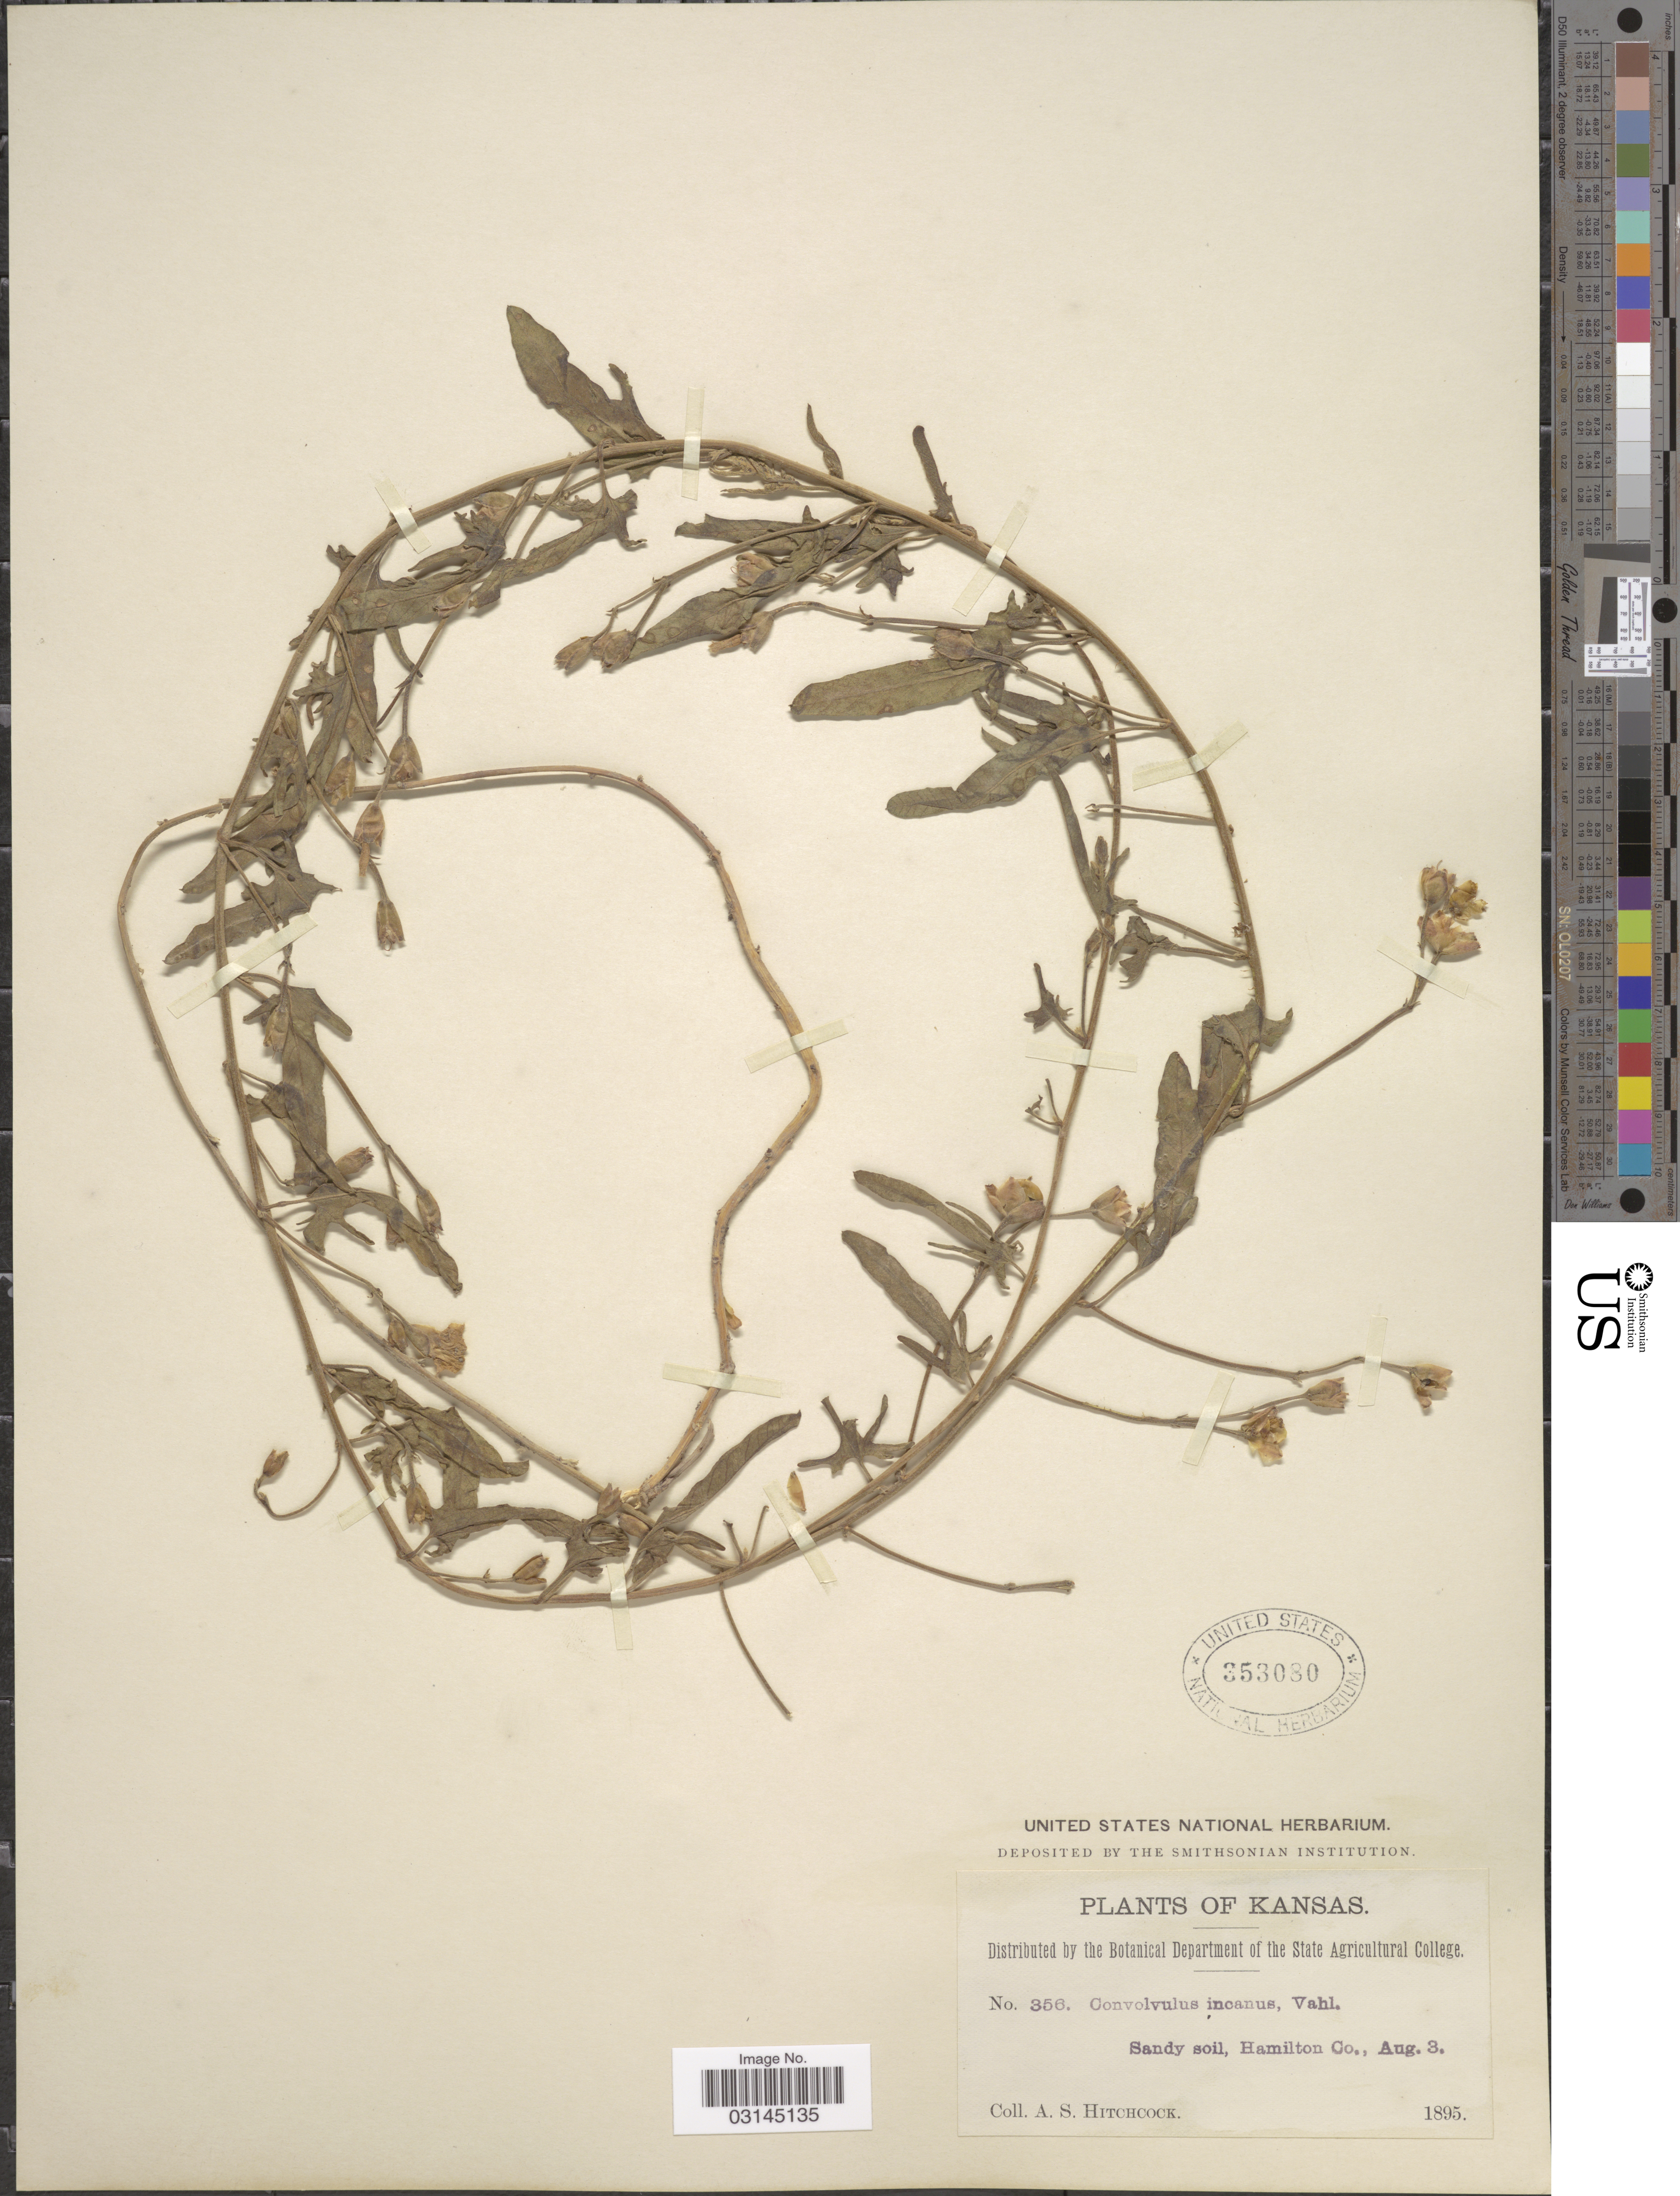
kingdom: Plantae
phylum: Tracheophyta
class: Magnoliopsida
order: Solanales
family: Convolvulaceae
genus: Convolvulus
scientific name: Convolvulus incanus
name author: Vahl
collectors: A. S. Hitchcock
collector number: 356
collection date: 1895-08-03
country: United States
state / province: Kansas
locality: Hamilton Co.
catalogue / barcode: US 353080